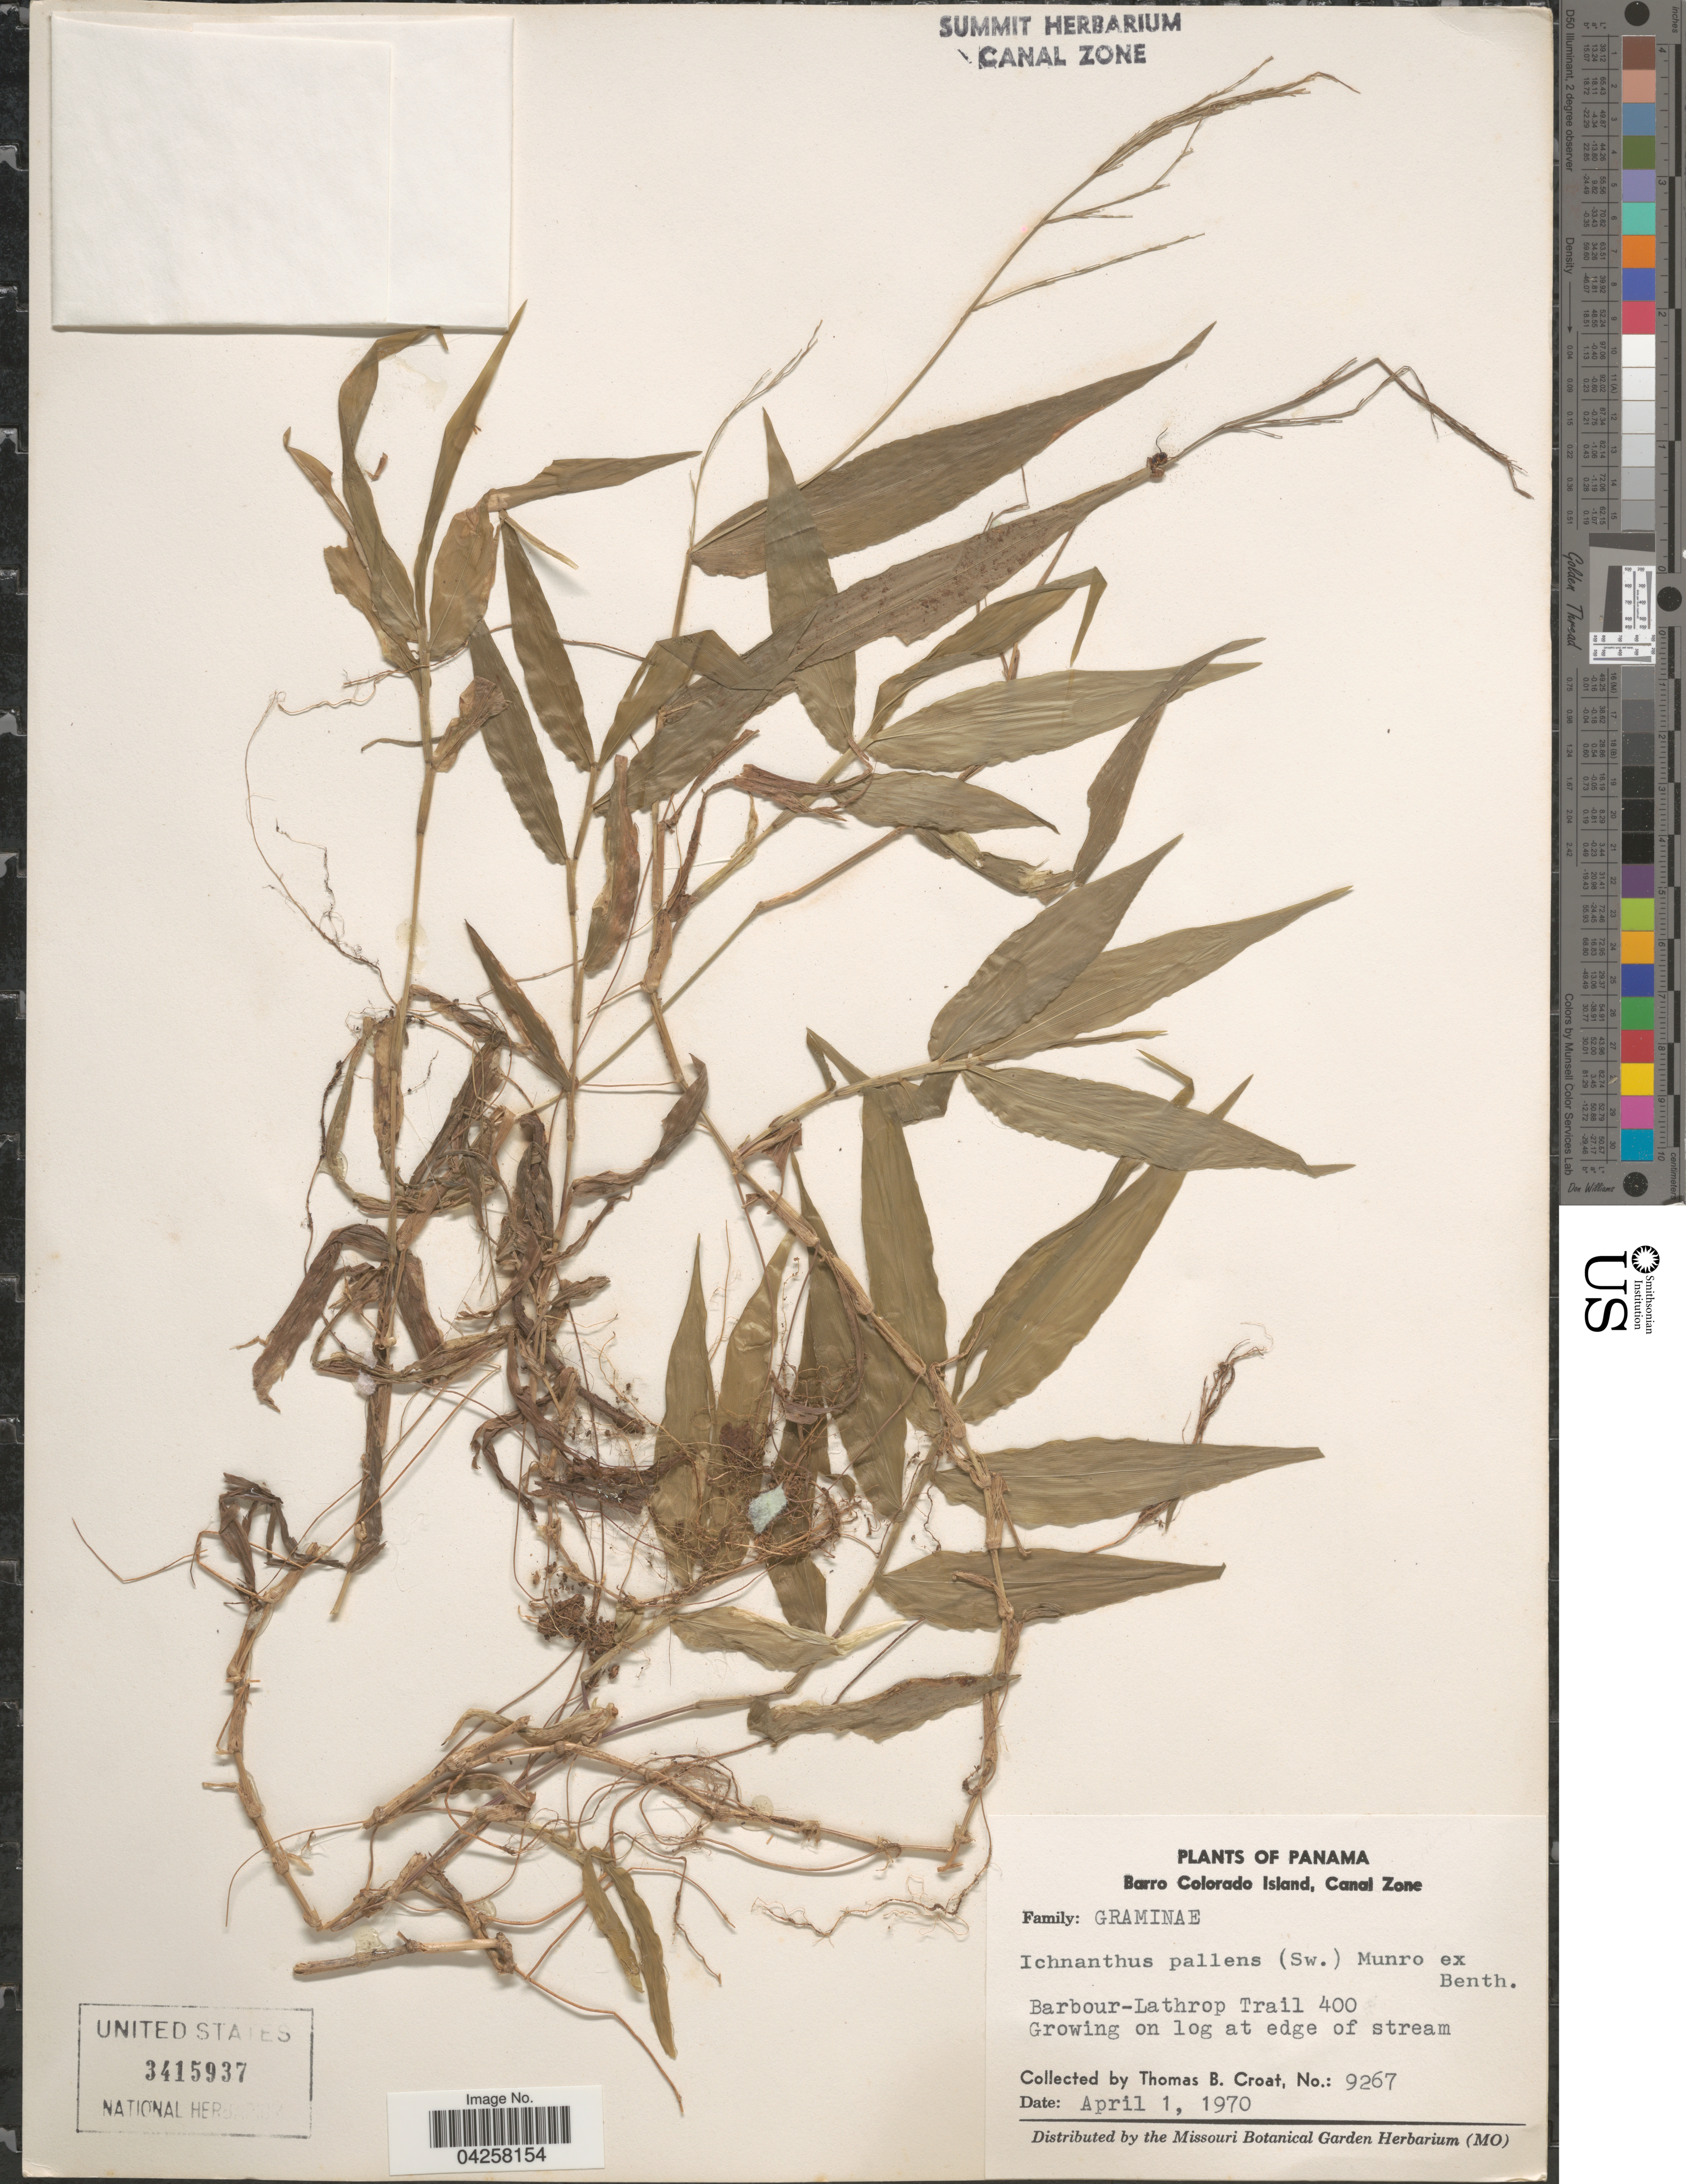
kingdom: Plantae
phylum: Tracheophyta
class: Liliopsida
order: Poales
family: Poaceae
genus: Ichnanthus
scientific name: Ichnanthus pallens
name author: (Sw.) Munro ex Benth.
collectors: T. B. Croat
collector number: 9267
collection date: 1970-04-01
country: Panama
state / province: Panamá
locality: Barro Colorado Island, Canal Zone. Barbour-Lathrop Trail 400.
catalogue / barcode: US 3415937